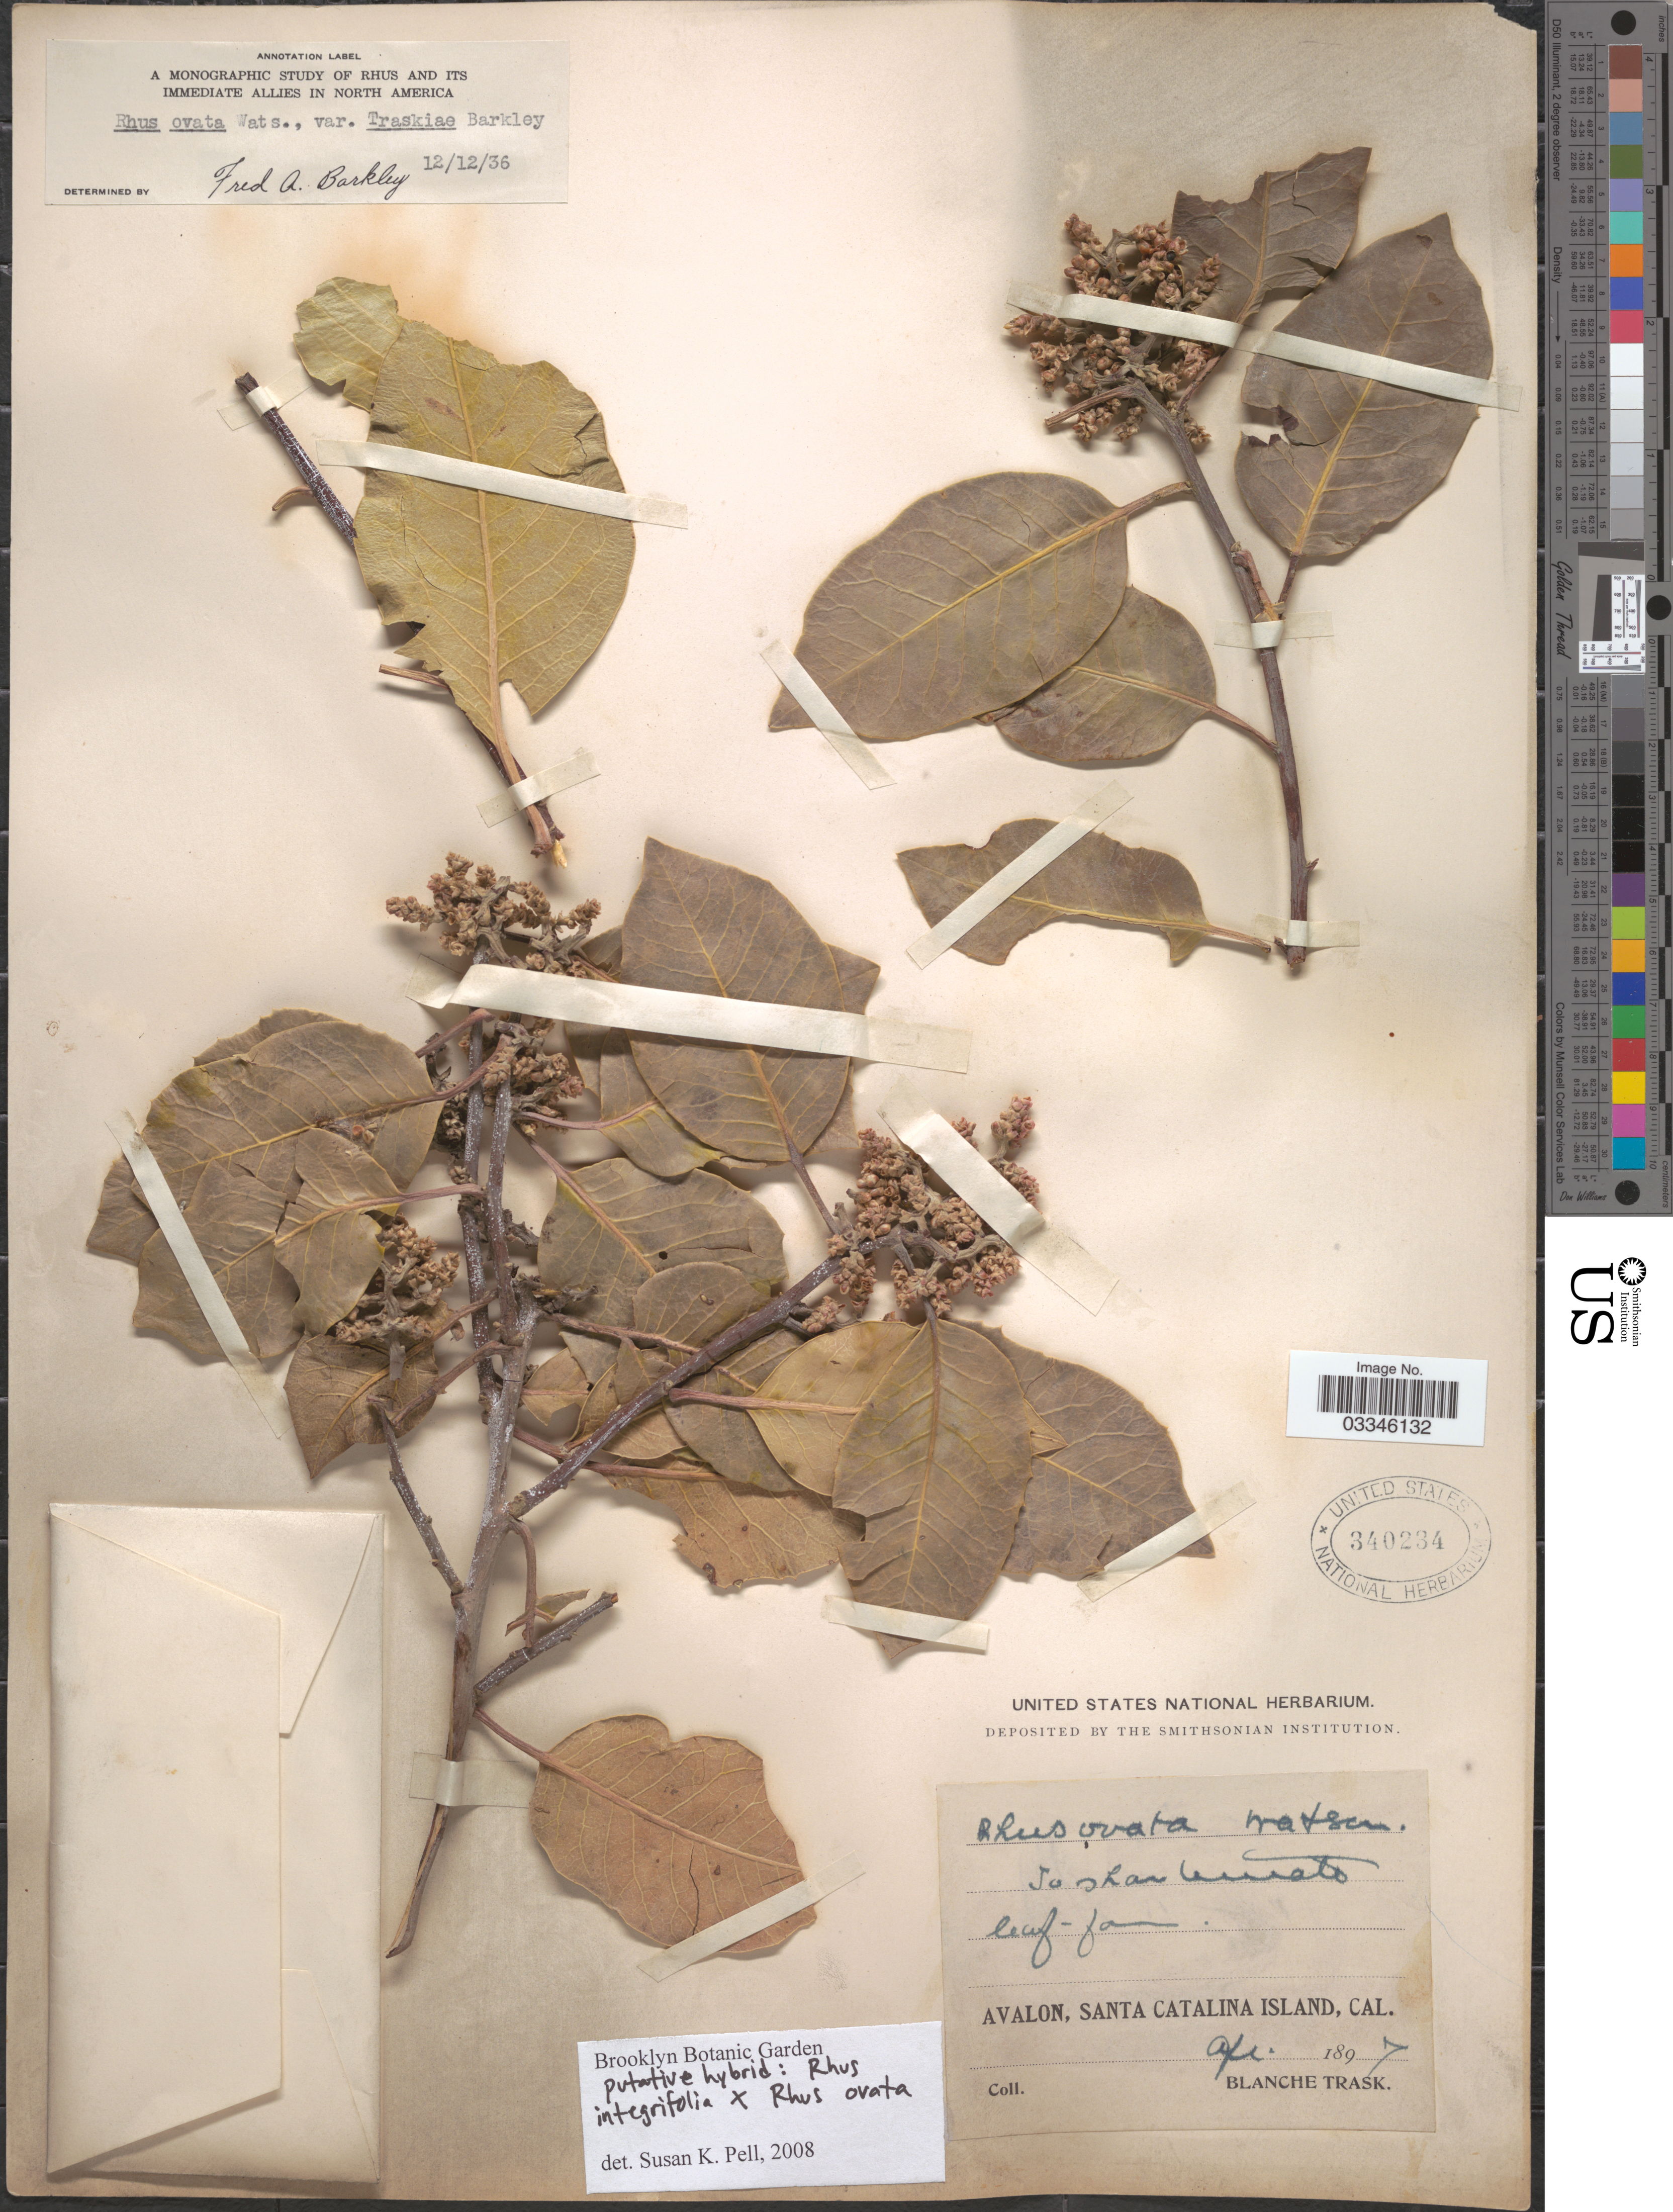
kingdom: Plantae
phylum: Tracheophyta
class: Magnoliopsida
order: Sapindales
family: Anacardiaceae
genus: Rhus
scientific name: Rhus integrifolia x R. ovata S. Watson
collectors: B. Trask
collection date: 1897-04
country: United States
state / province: California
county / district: Los Angeles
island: Santa Catalina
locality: Avalon, Santa Catalina Island.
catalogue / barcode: US 340234